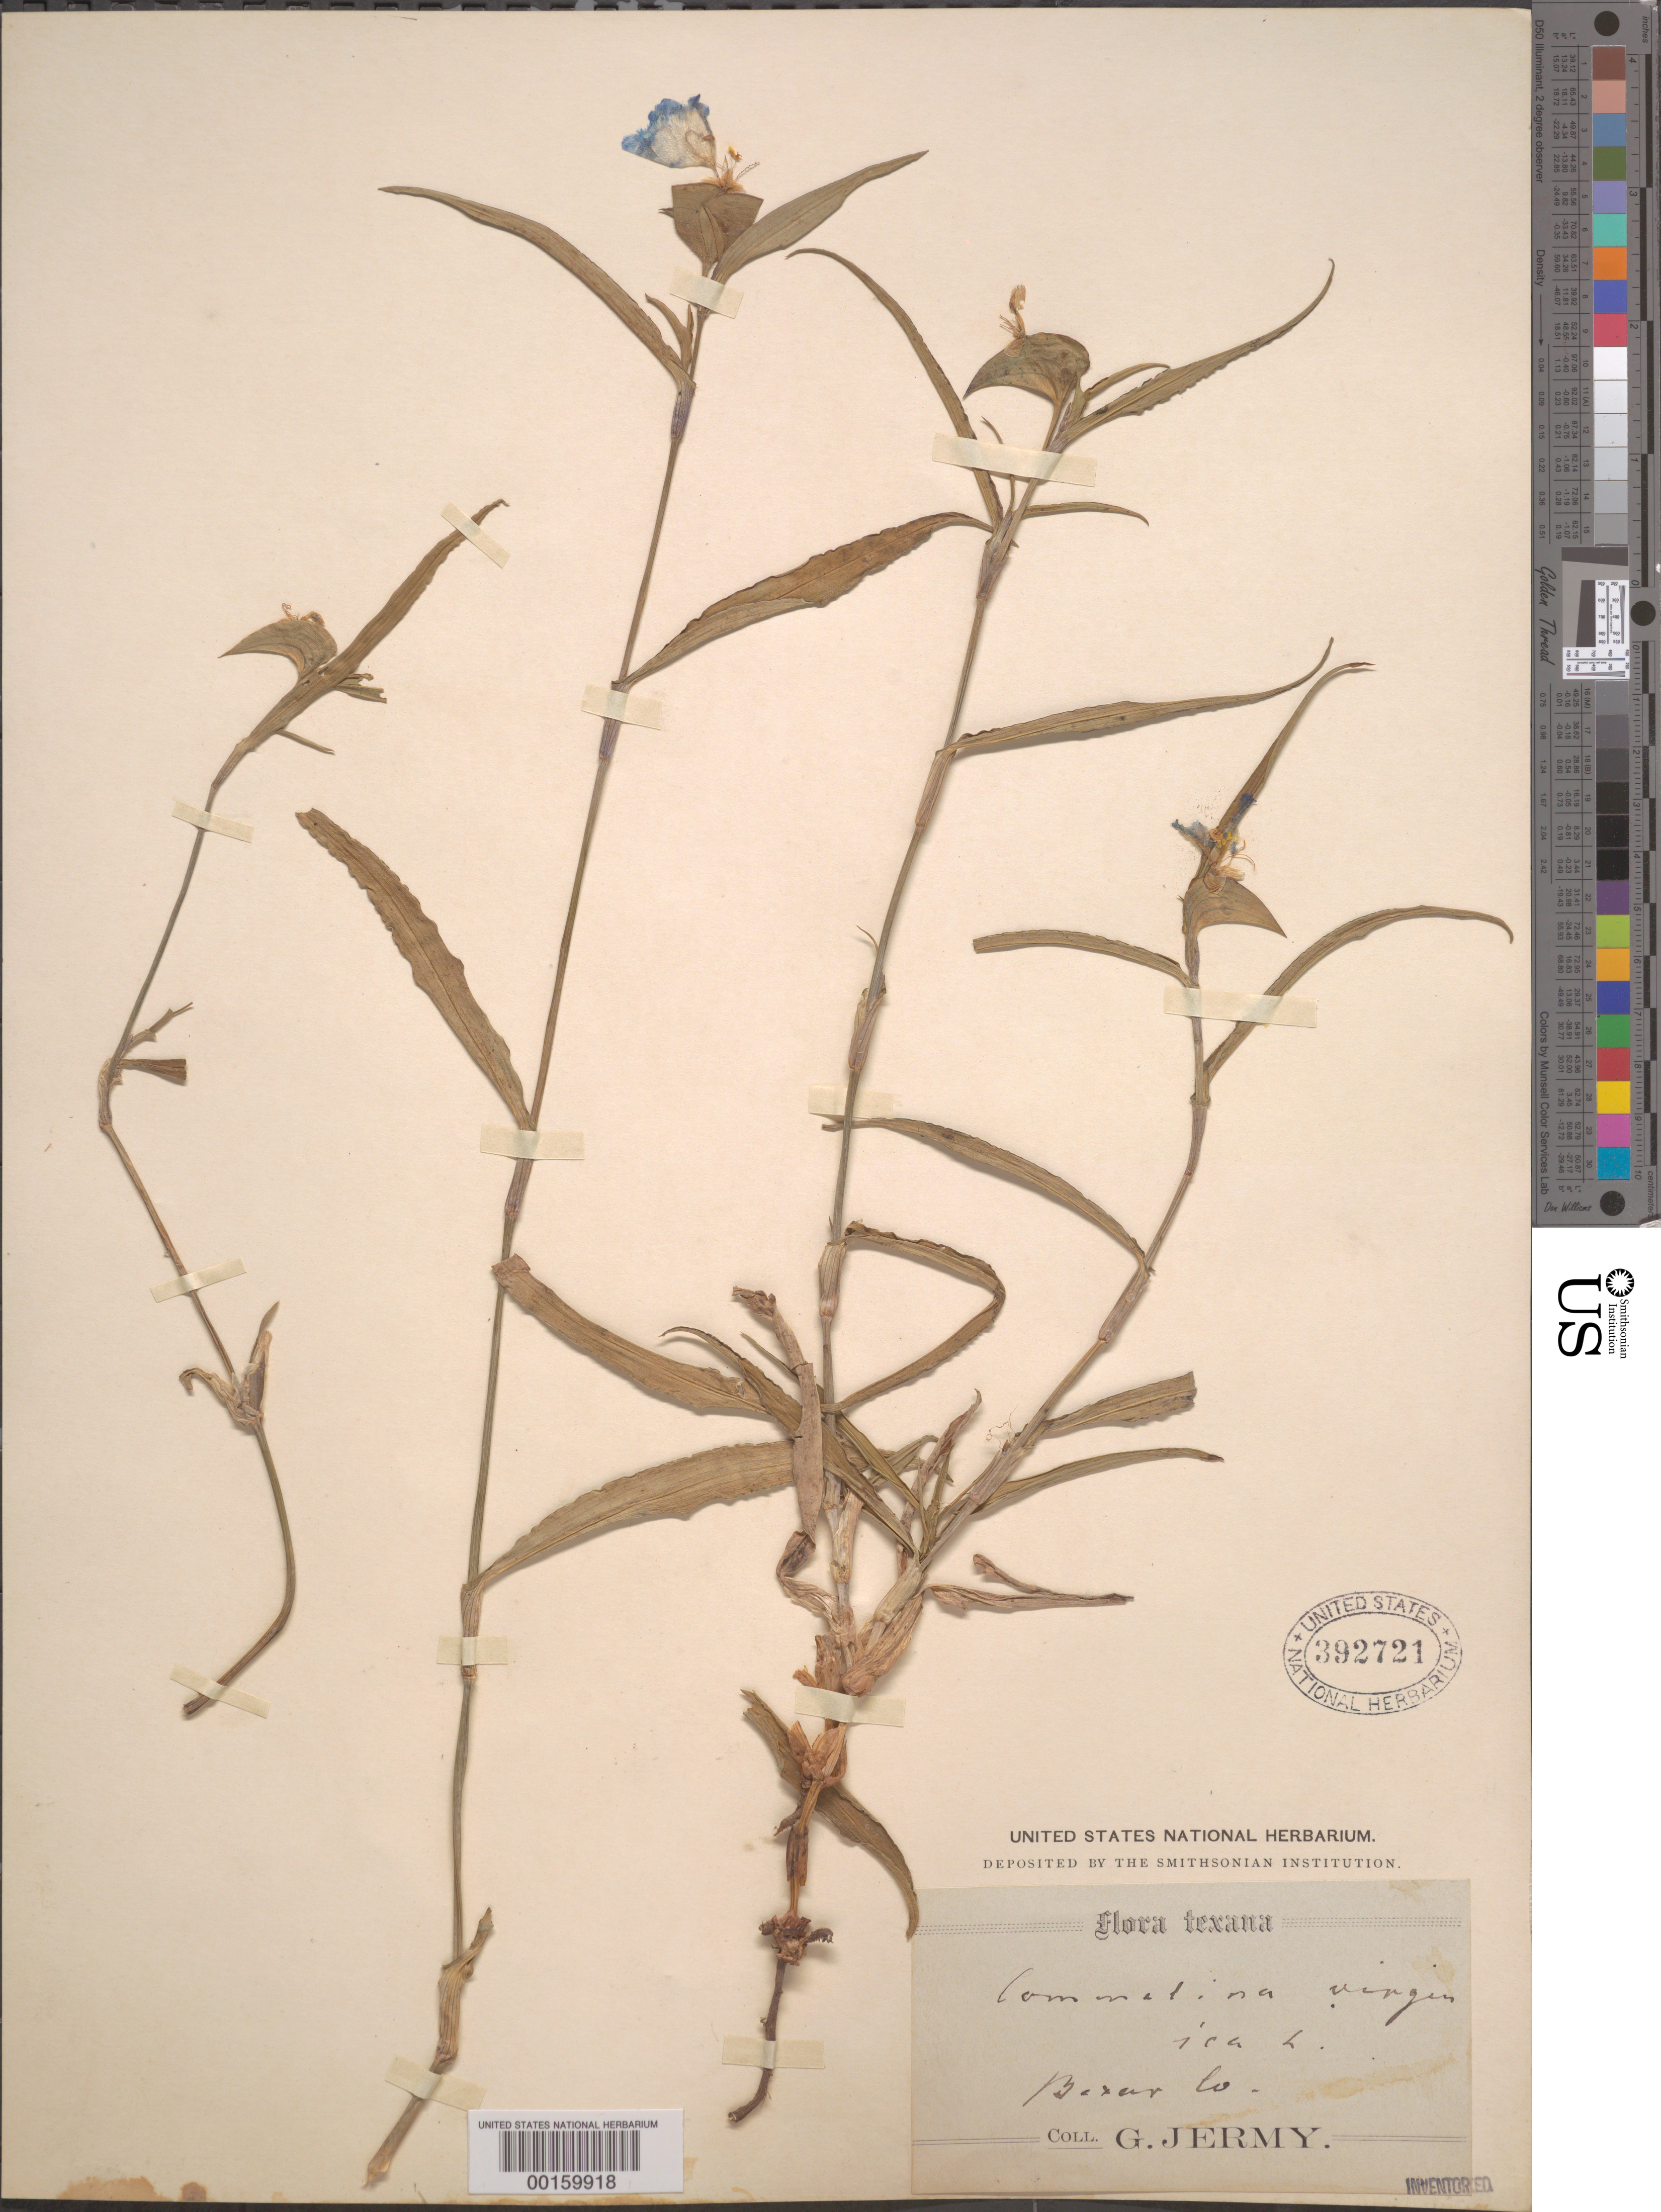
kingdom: Plantae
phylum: Tracheophyta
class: Liliopsida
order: Commelinales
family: Commelinaceae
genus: Commelina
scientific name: Commelina erecta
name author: L.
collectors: G. Jermy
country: United States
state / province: Texas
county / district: Bexar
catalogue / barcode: US 392721